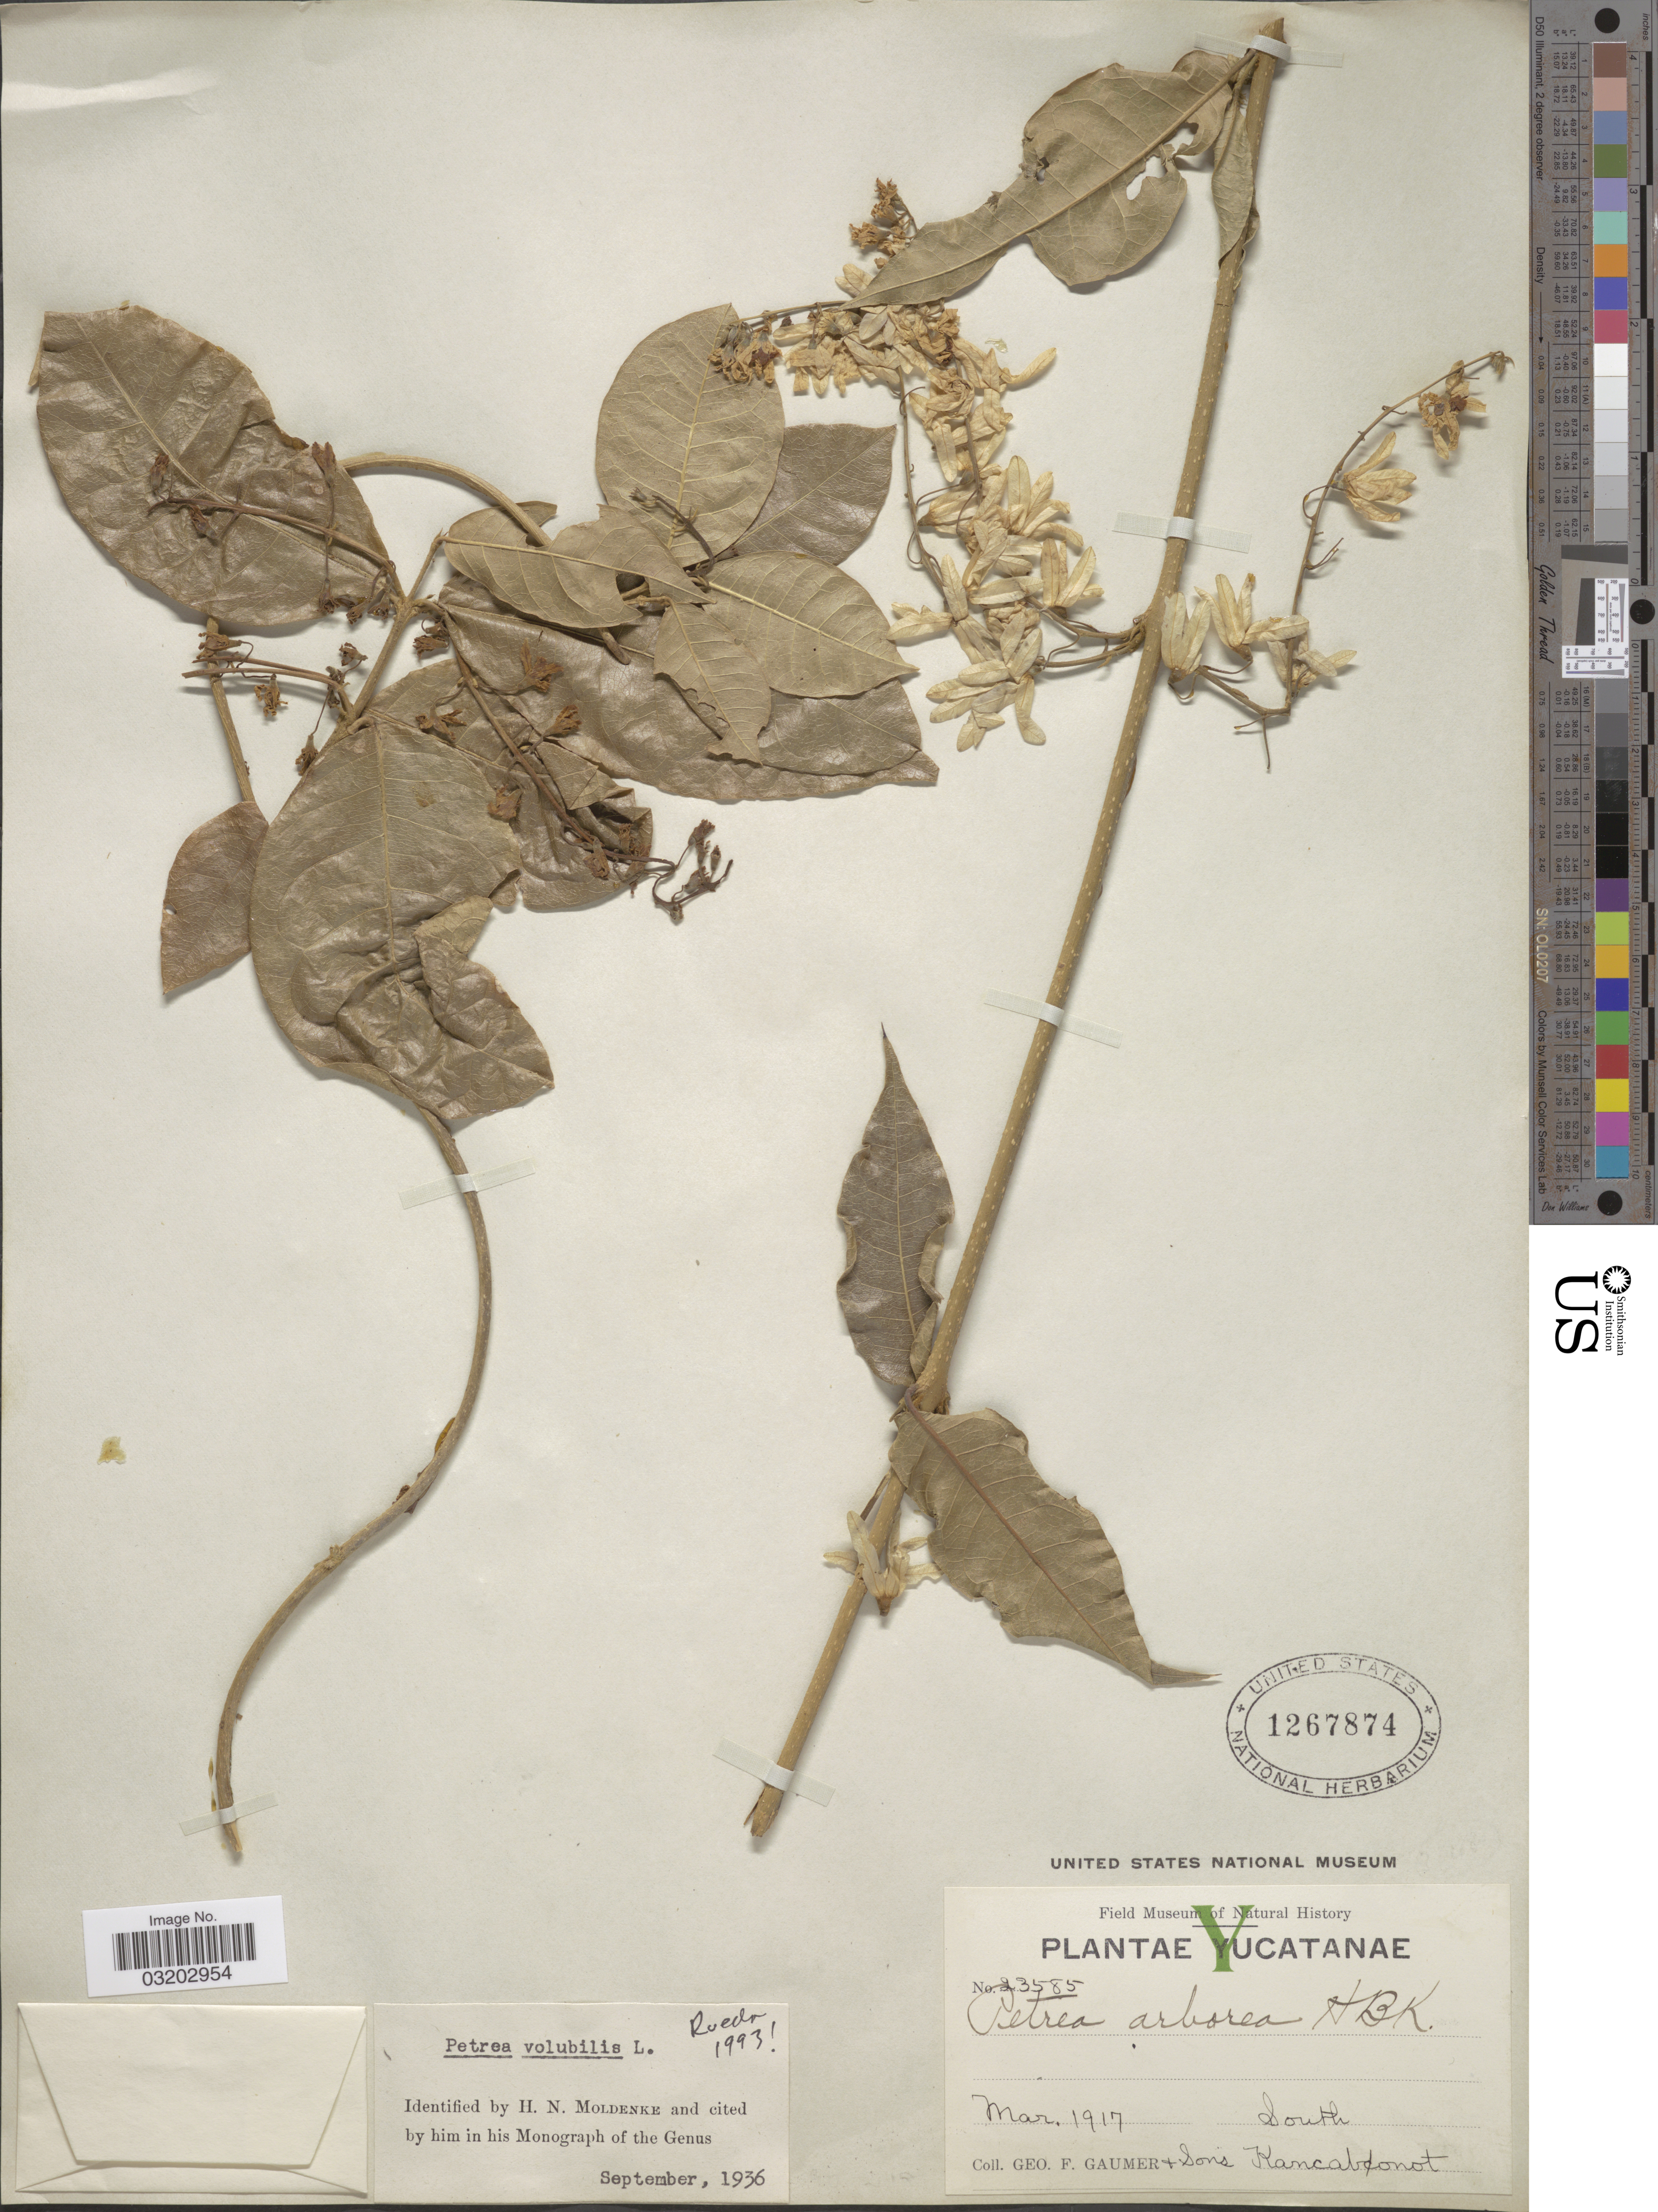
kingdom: Plantae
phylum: Tracheophyta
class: Magnoliopsida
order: Lamiales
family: Verbenaceae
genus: Petrea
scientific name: Petrea volubilis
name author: L.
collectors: G. F. Gaumer & Sons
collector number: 23585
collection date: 1917-03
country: Mexico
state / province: Yucatán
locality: South Kancabonot.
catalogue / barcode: US 1267874